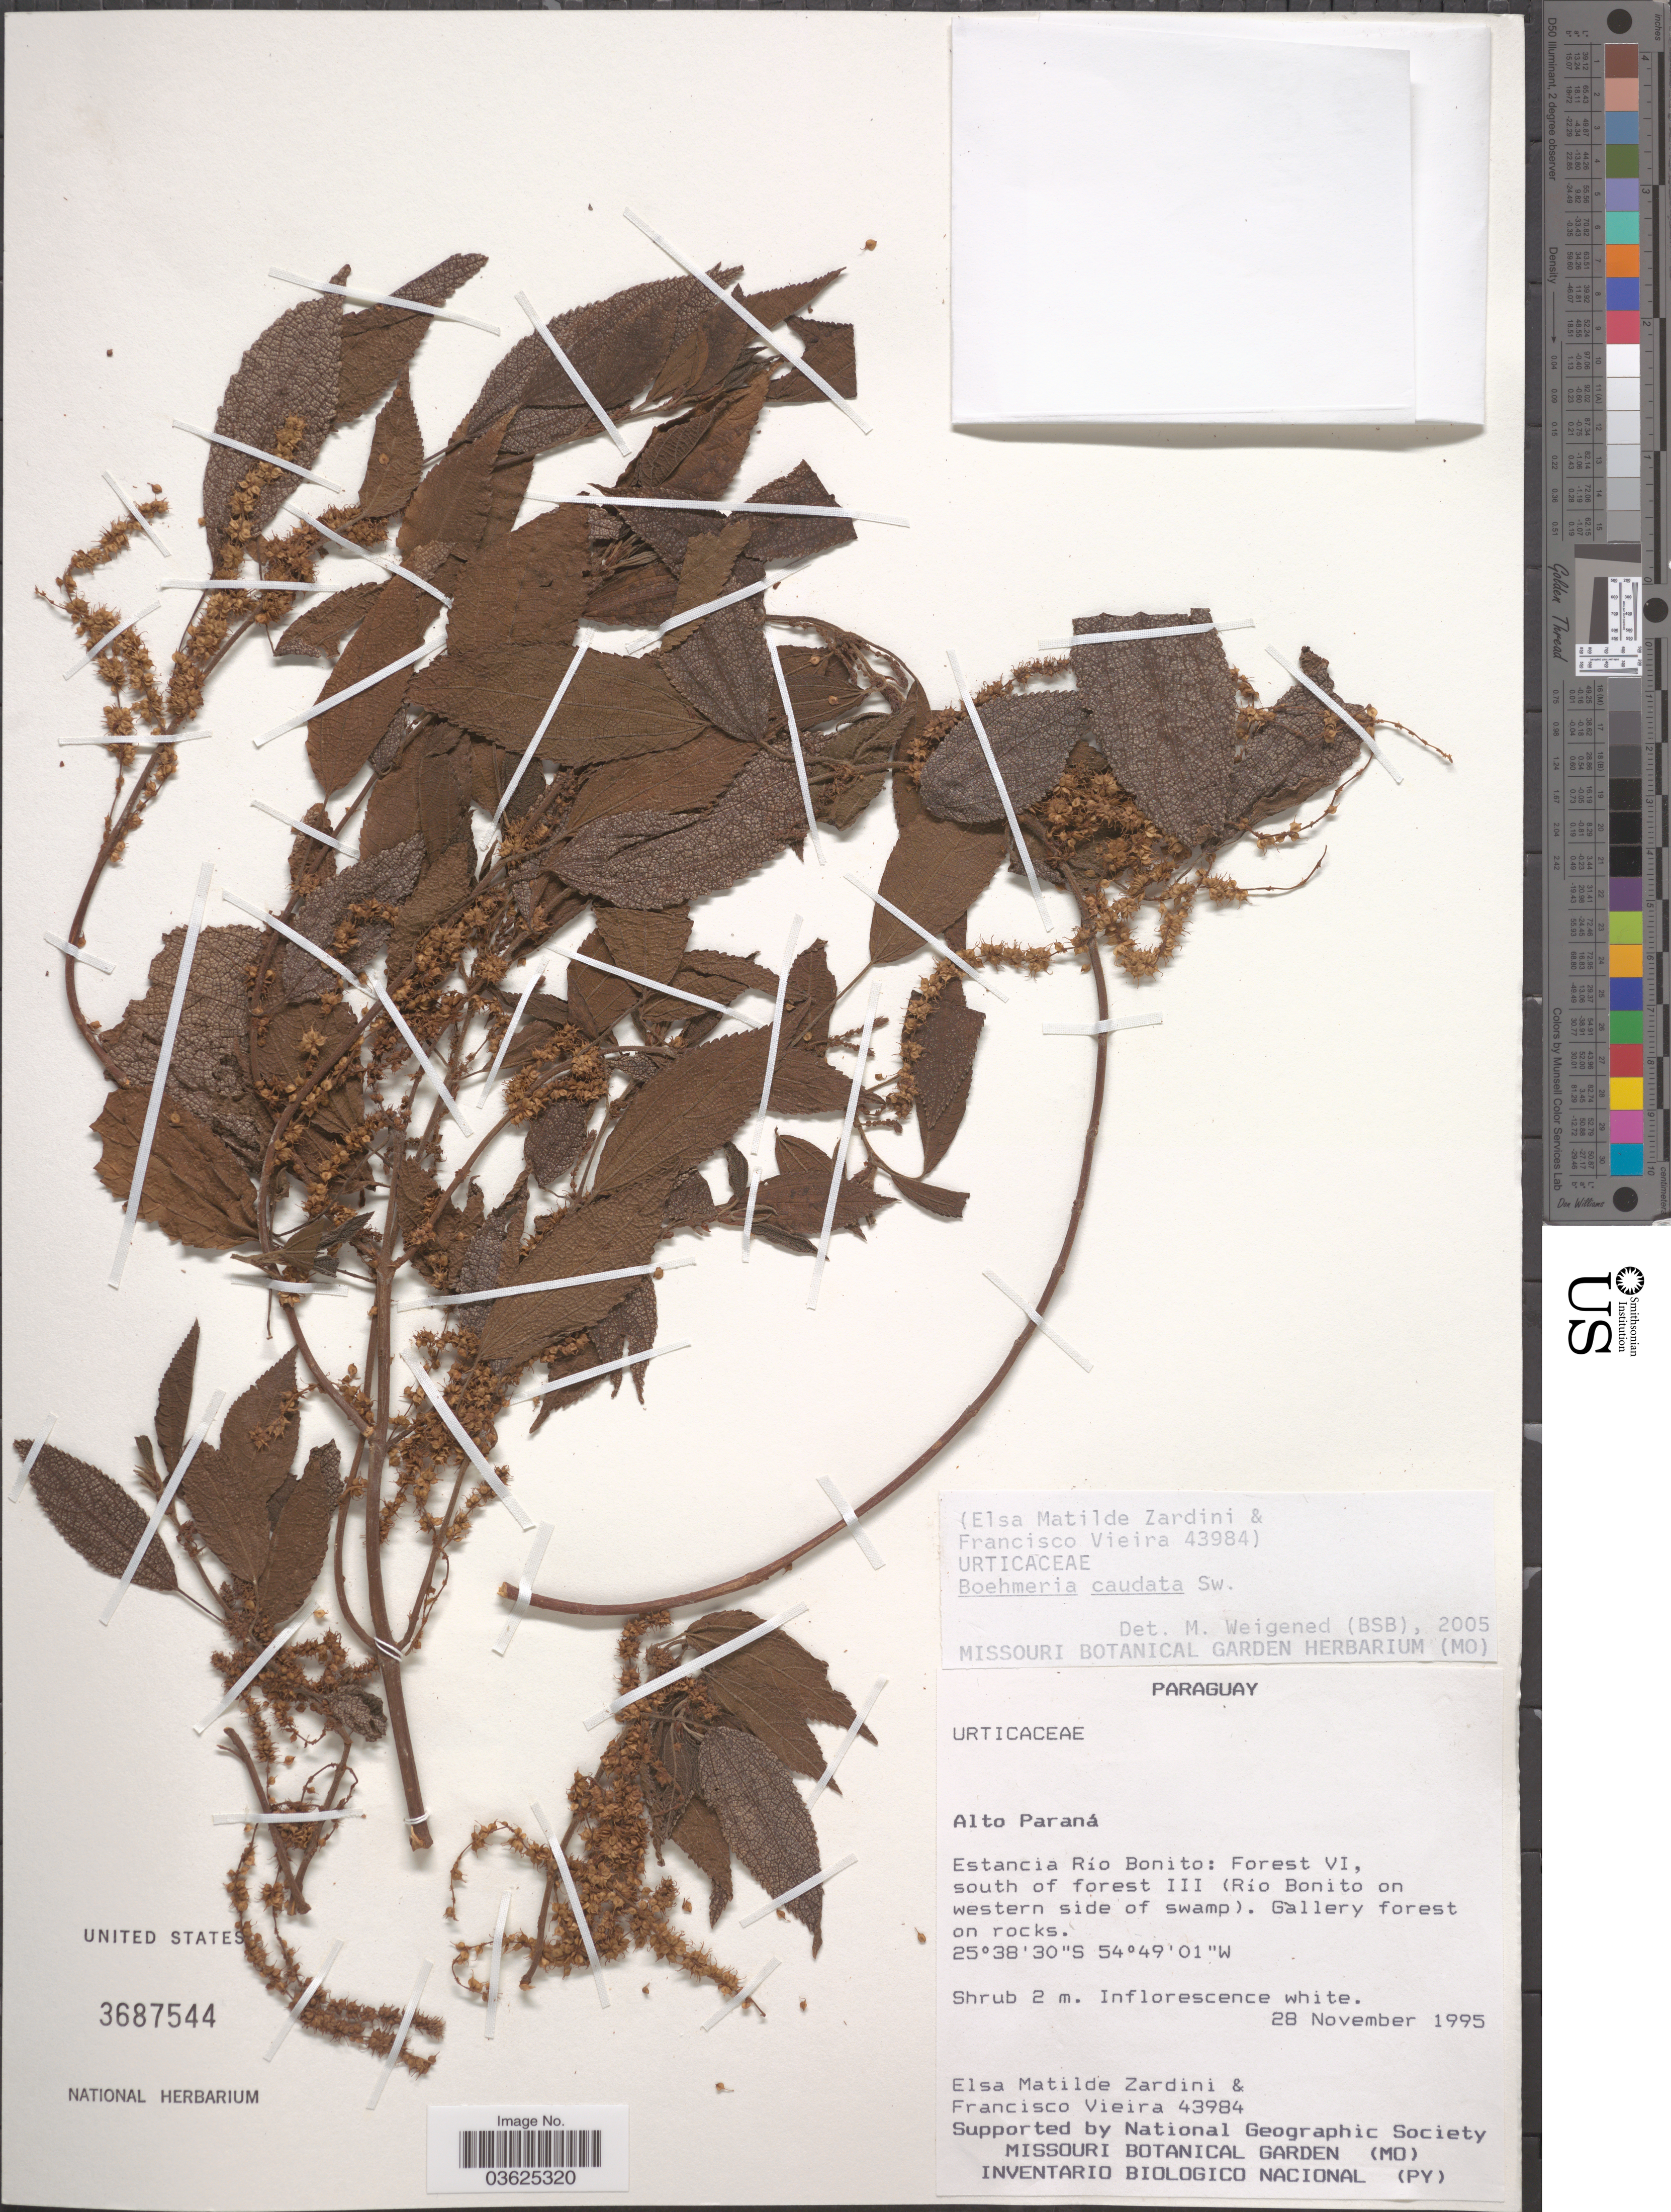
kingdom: Plantae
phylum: Tracheophyta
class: Magnoliopsida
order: Rosales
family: Urticaceae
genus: Boehmeria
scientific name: Boehmeria caudata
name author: Sw.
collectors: E. M. Zardini & F. Vieira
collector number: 43984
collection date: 1995-11-28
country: Paraguay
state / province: Alto Parana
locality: Estancia Río Bonito: Forest VI, south of forest III (Río Bonito on western side of swamp).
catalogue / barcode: US 3687544